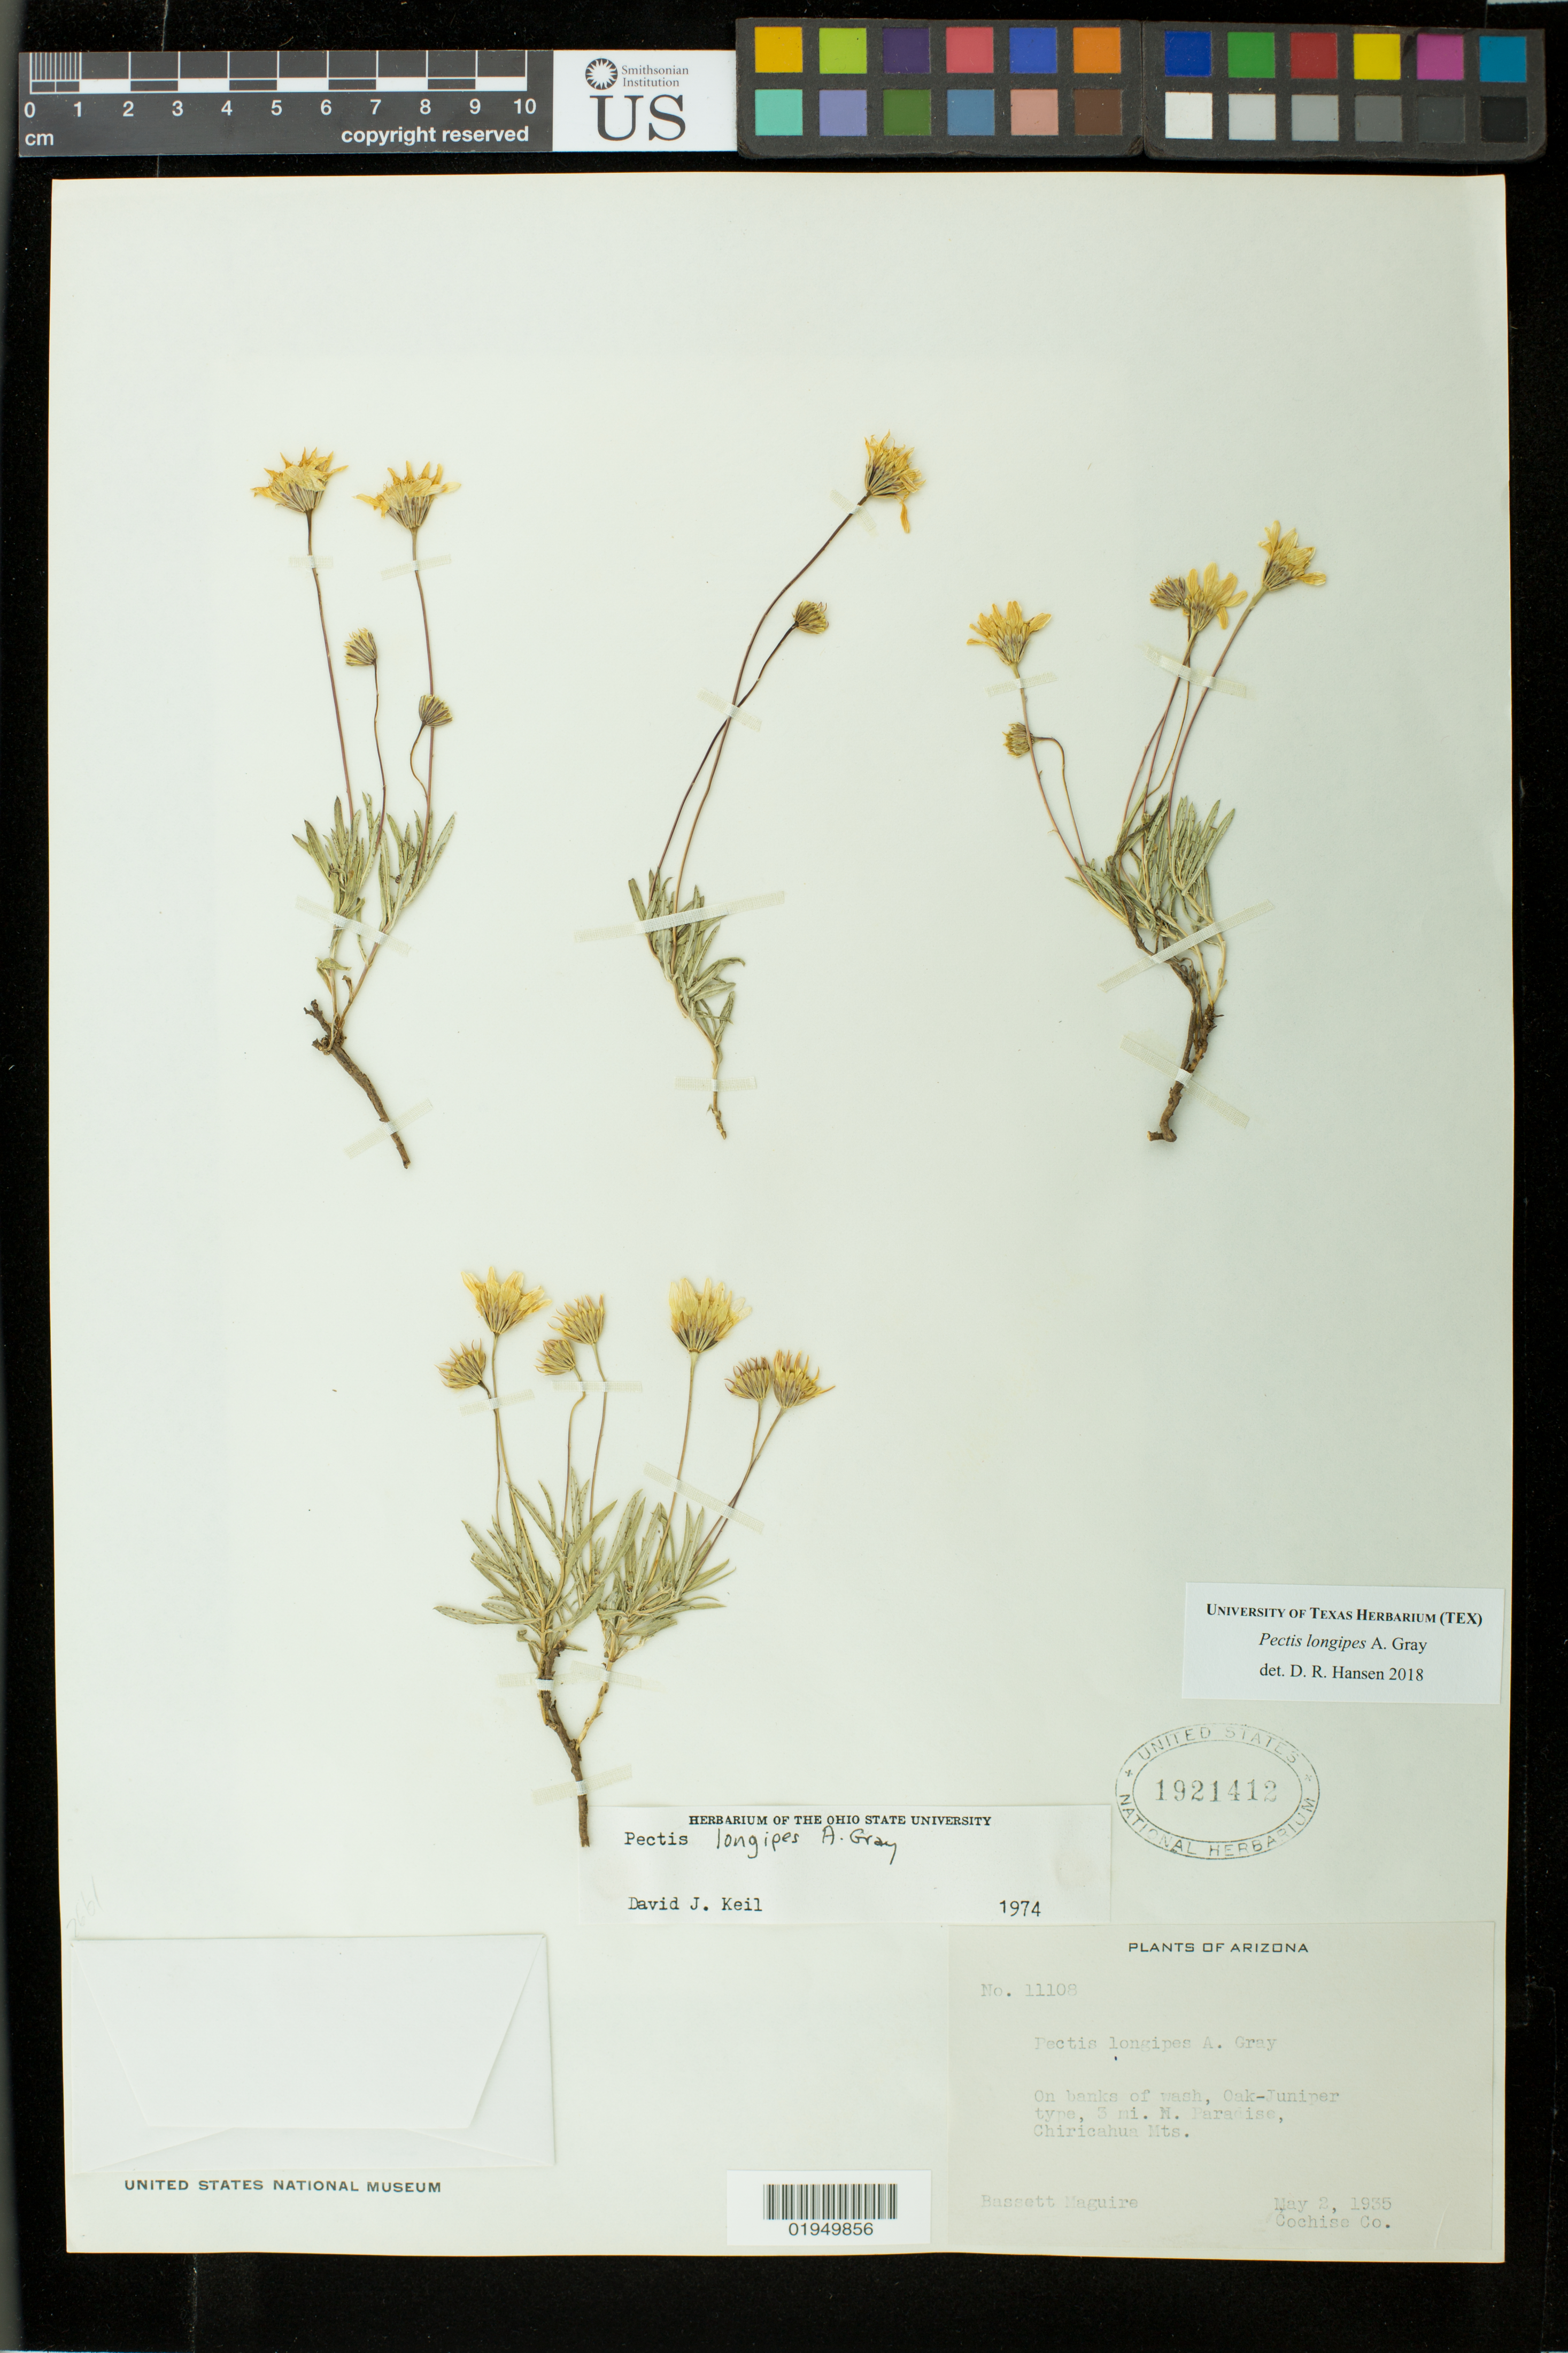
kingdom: Plantae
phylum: Tracheophyta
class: Magnoliopsida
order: Asterales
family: Asteraceae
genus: Pectis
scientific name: Pectis longipes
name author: A. Gray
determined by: Hansen, D. R.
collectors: B. Maguire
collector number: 11108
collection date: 1935-05-02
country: United States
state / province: Arizona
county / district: Cochise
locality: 3 mi. N. Paradise, Chiricahua Mts.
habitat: On banks of wash, Oak-Juniper type.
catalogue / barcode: US 1921412